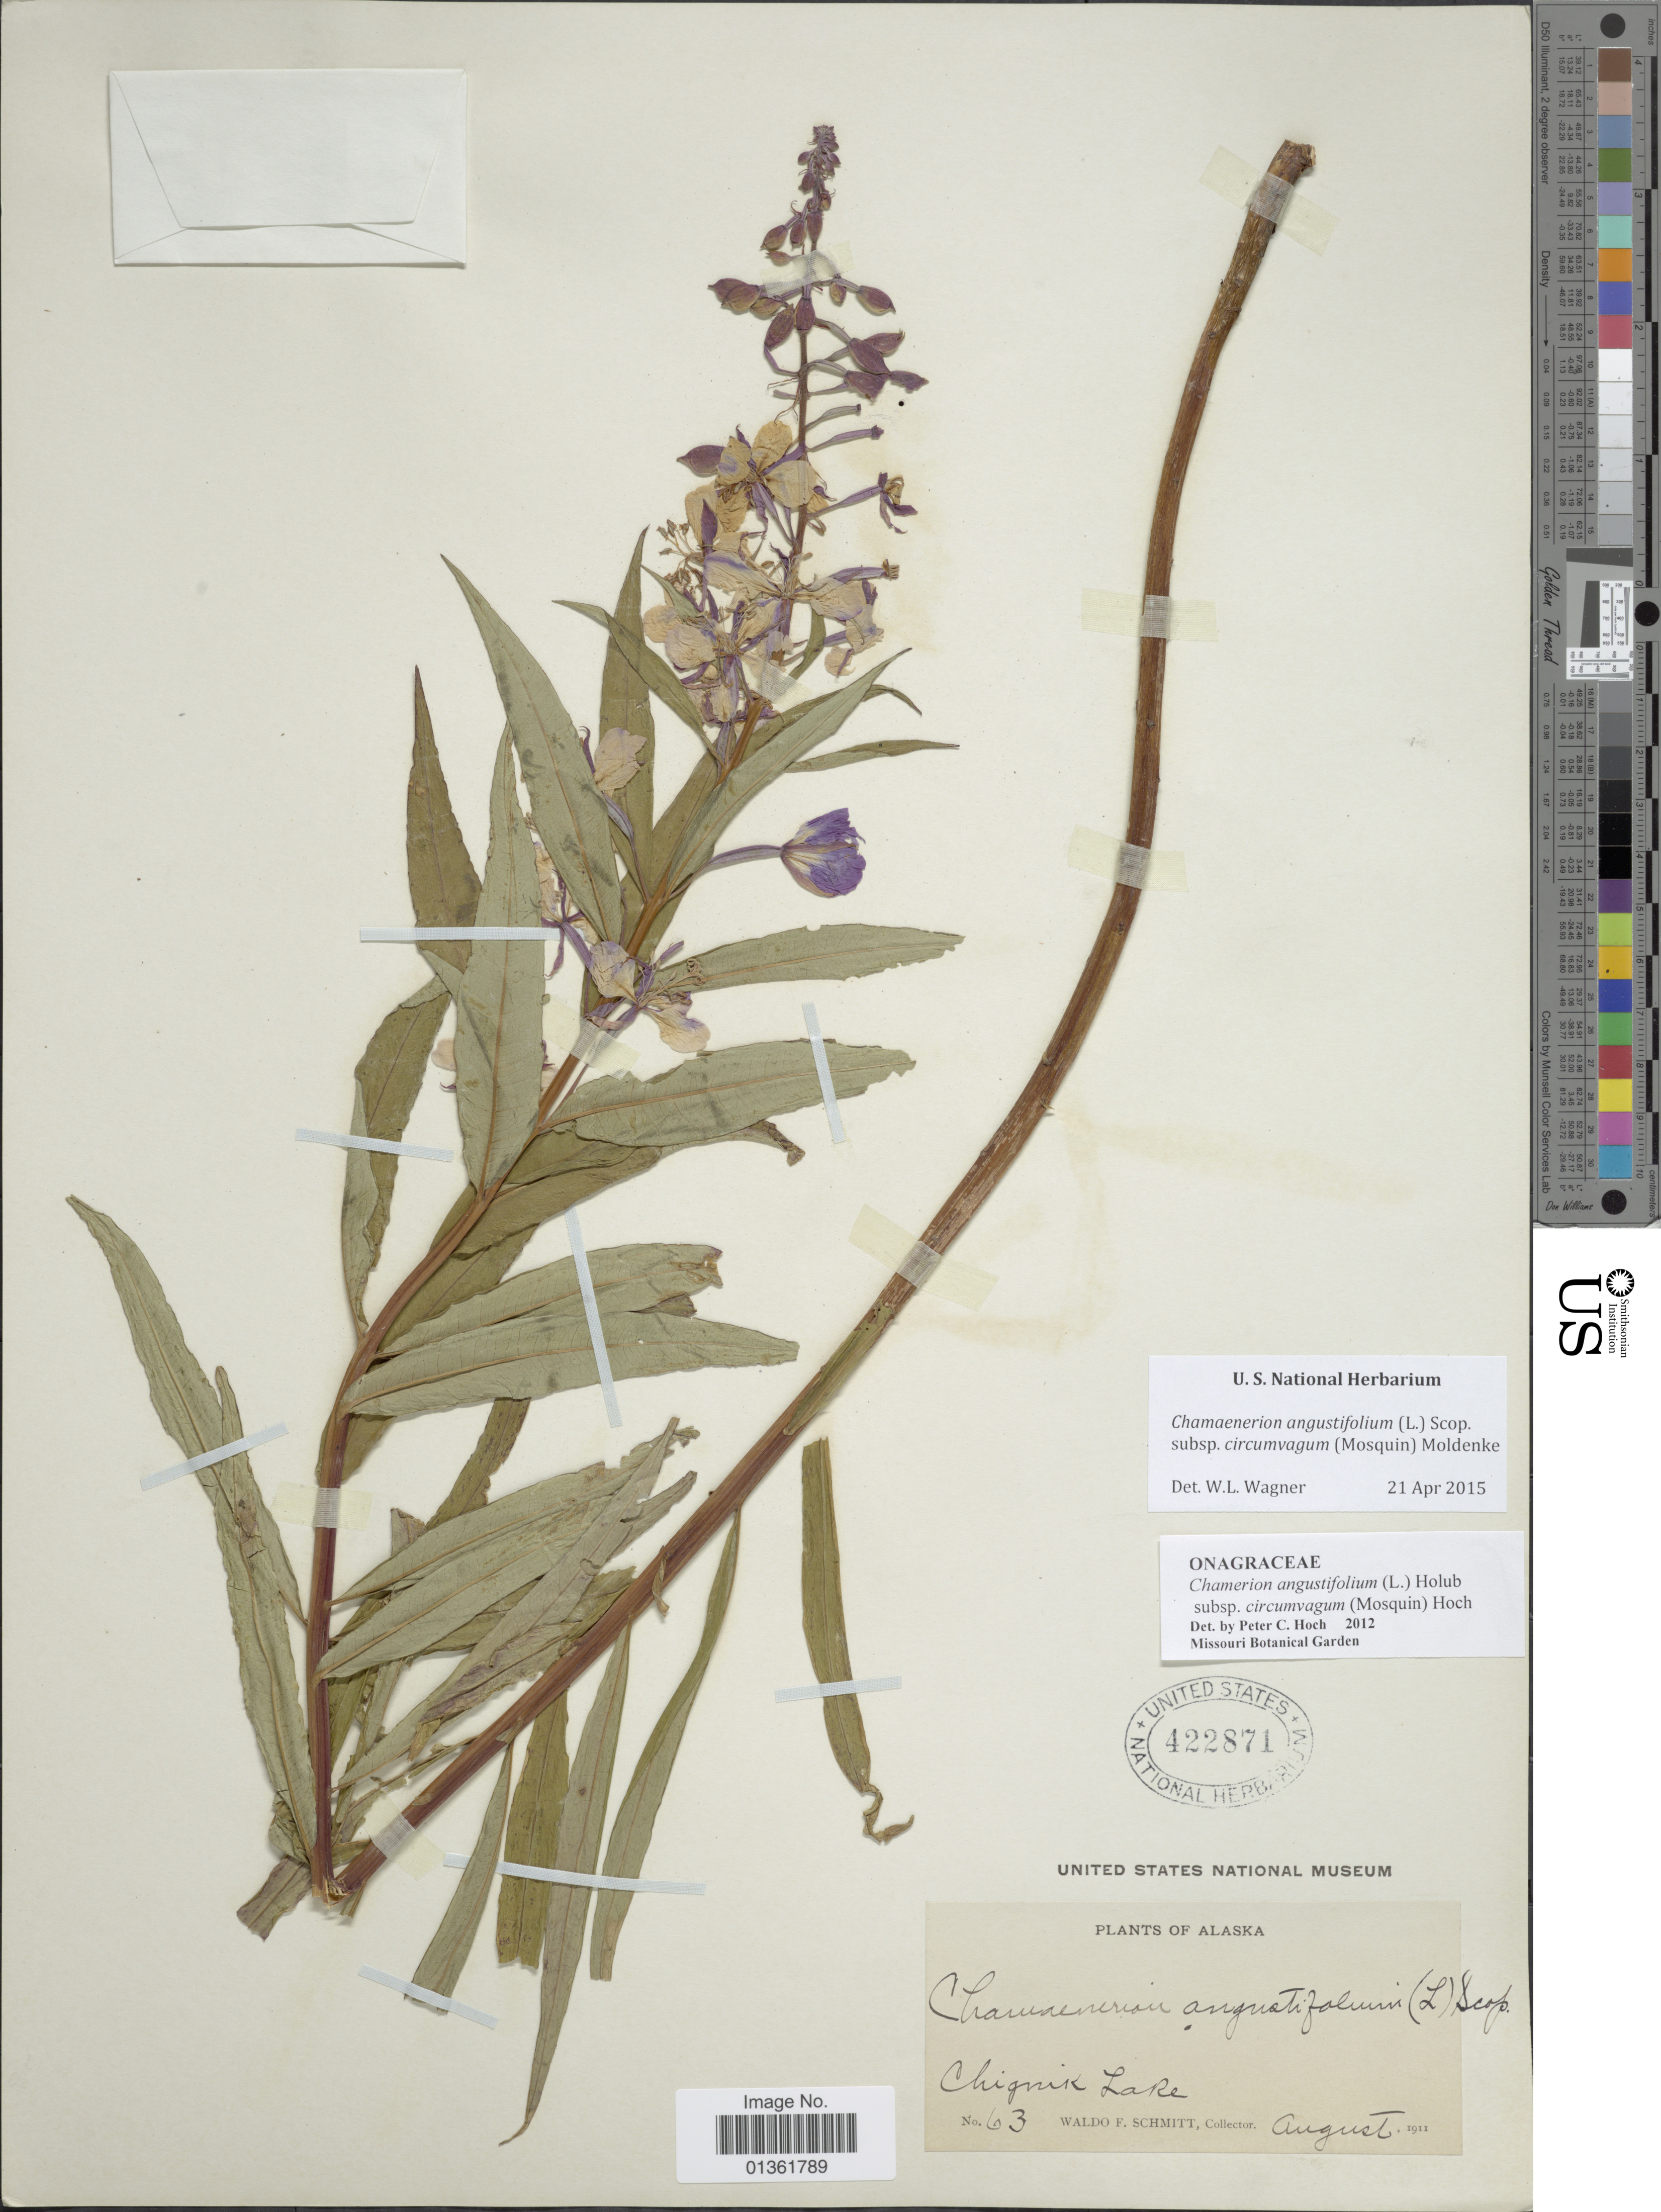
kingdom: Plantae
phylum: Tracheophyta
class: Magnoliopsida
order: Myrtales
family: Onagraceae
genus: Chamaenerion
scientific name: Chamaenerion angustifolium subsp. circumvagum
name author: (Mosquin) Moldenke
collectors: W. F. Schmitt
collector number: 63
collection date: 1911-08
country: United States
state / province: Alaska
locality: Chignik Lake.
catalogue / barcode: US 422871